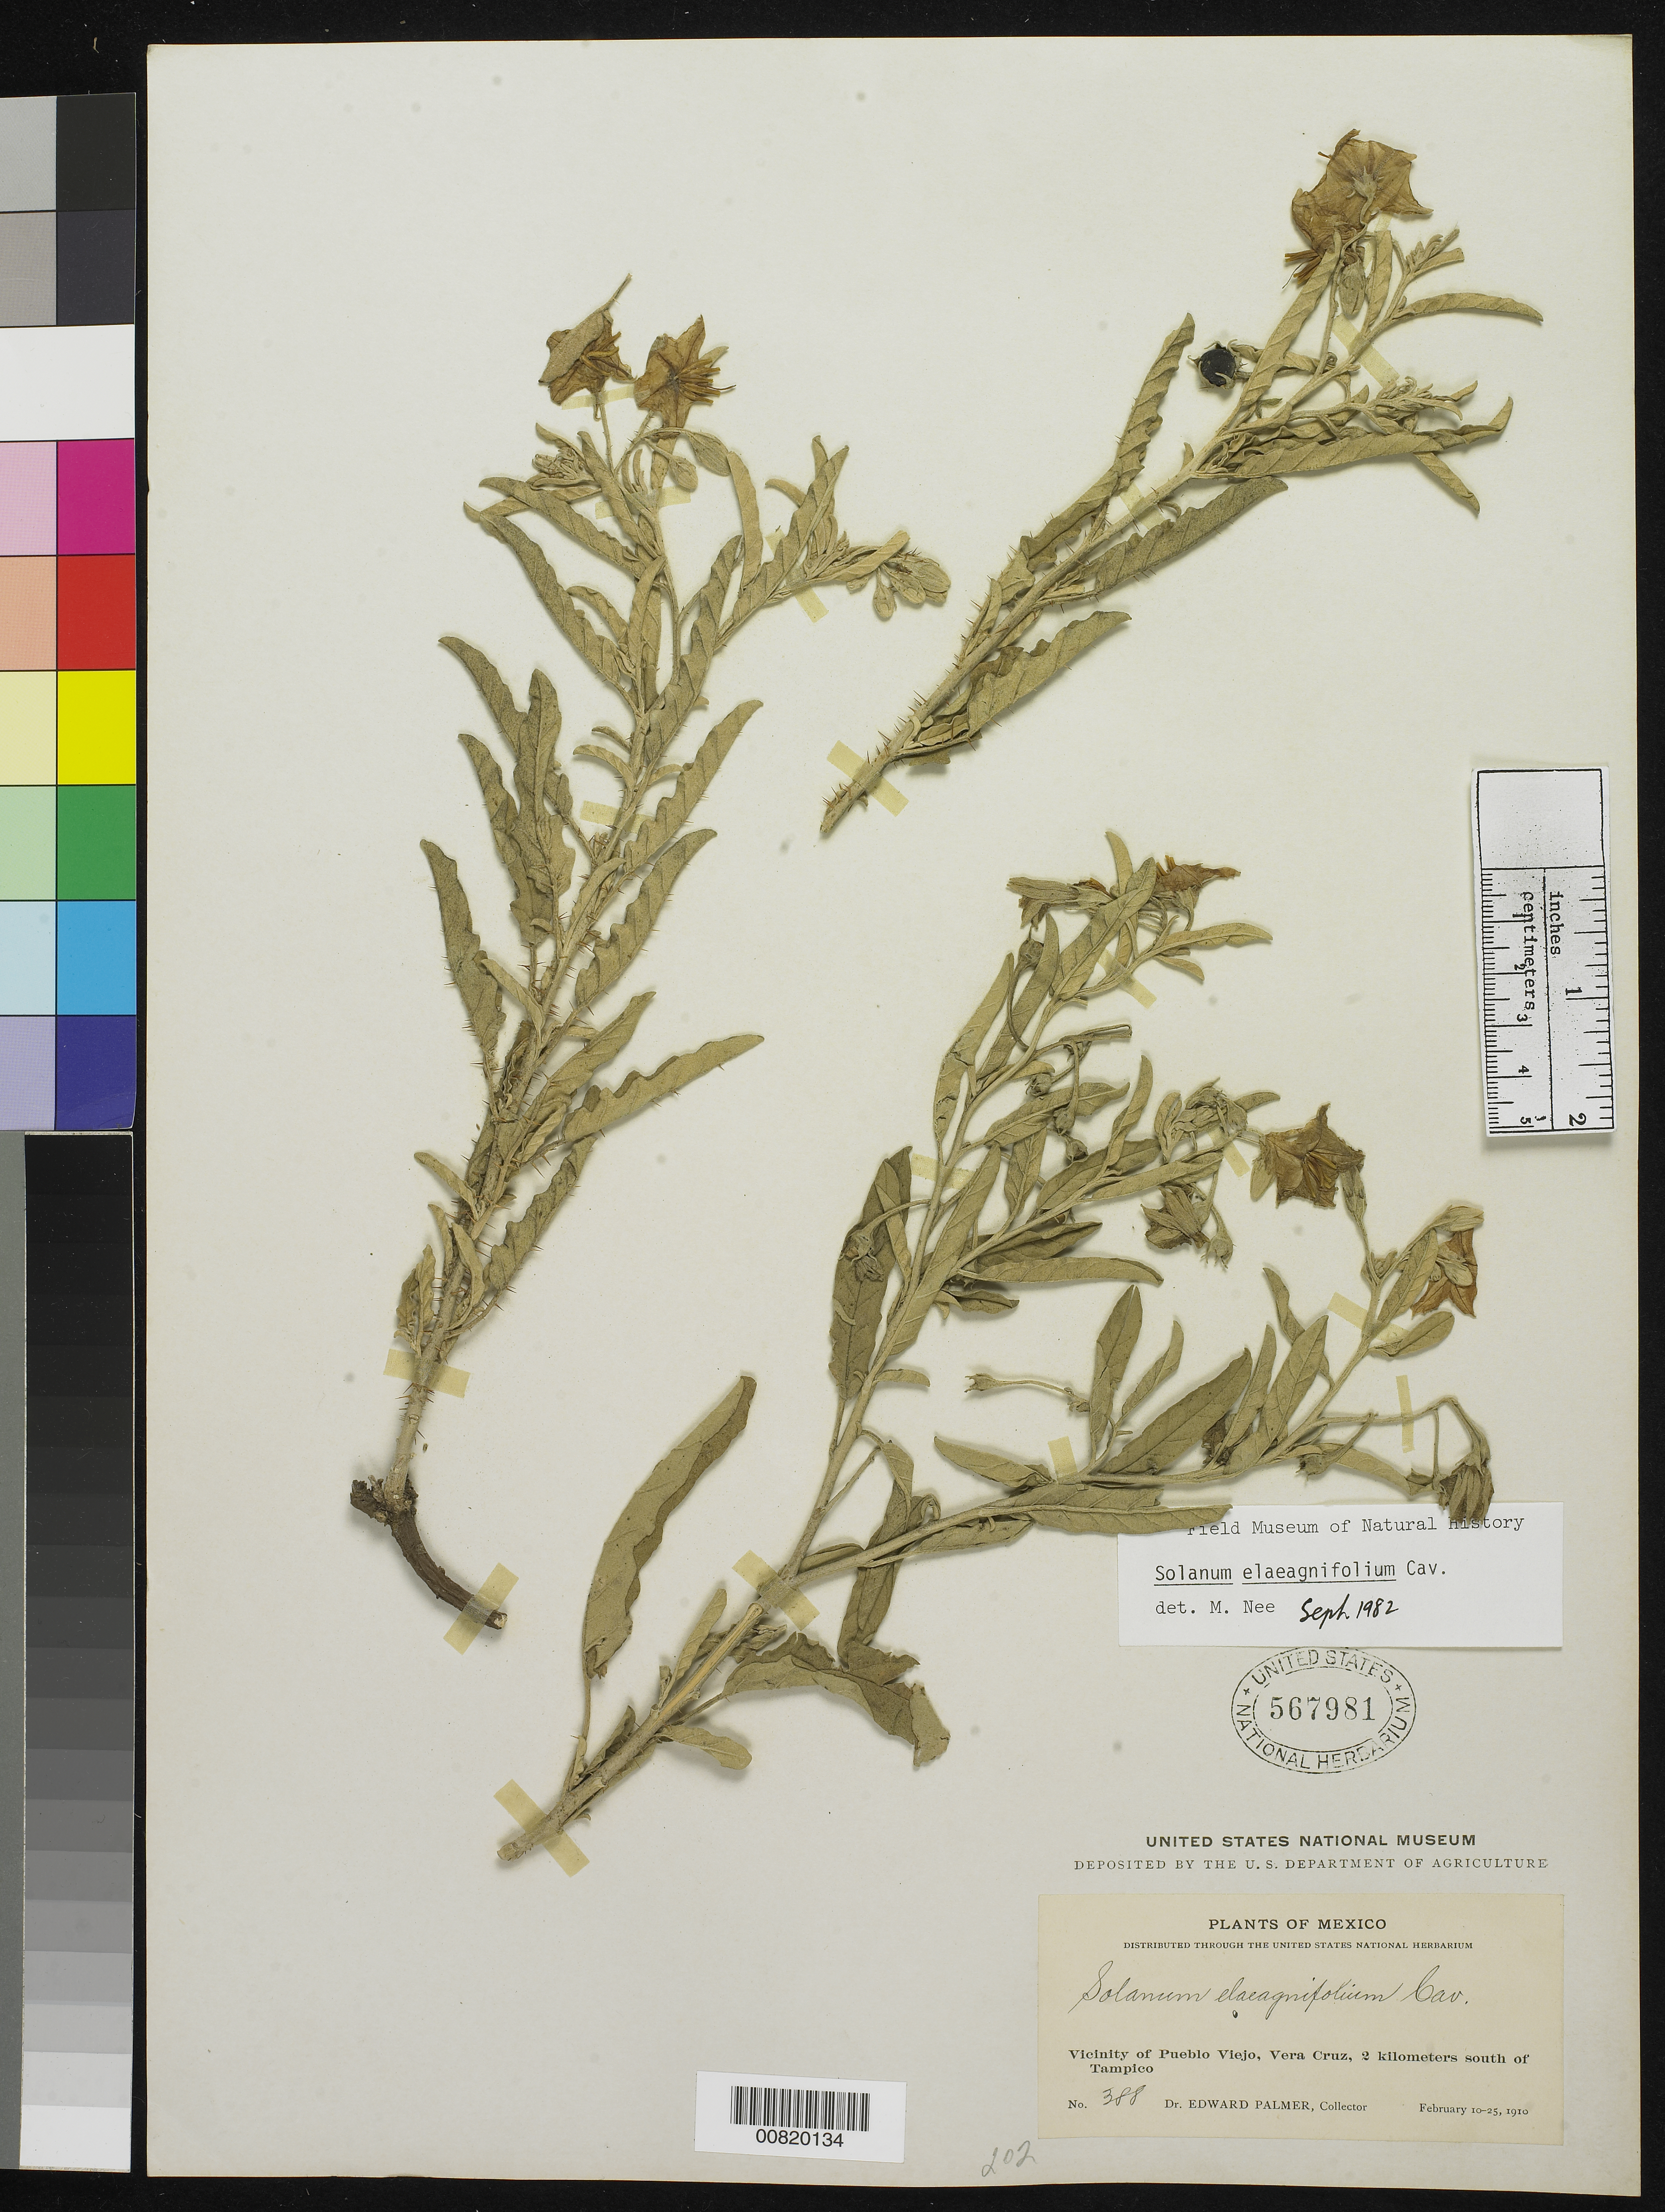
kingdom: Plantae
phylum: Tracheophyta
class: Magnoliopsida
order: Solanales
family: Solanaceae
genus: Solanum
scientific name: Solanum elaeagnifolium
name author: Cav.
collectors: E. Palmer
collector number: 388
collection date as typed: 10 Feb 1910 to 25 Feb 1910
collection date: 1910-02-10/1910-02-25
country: Mexico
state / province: Veracruz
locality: Vicinity of Pueblo Viejo, Veracruz, 2 kilometers south of Tampico.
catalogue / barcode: US 567981